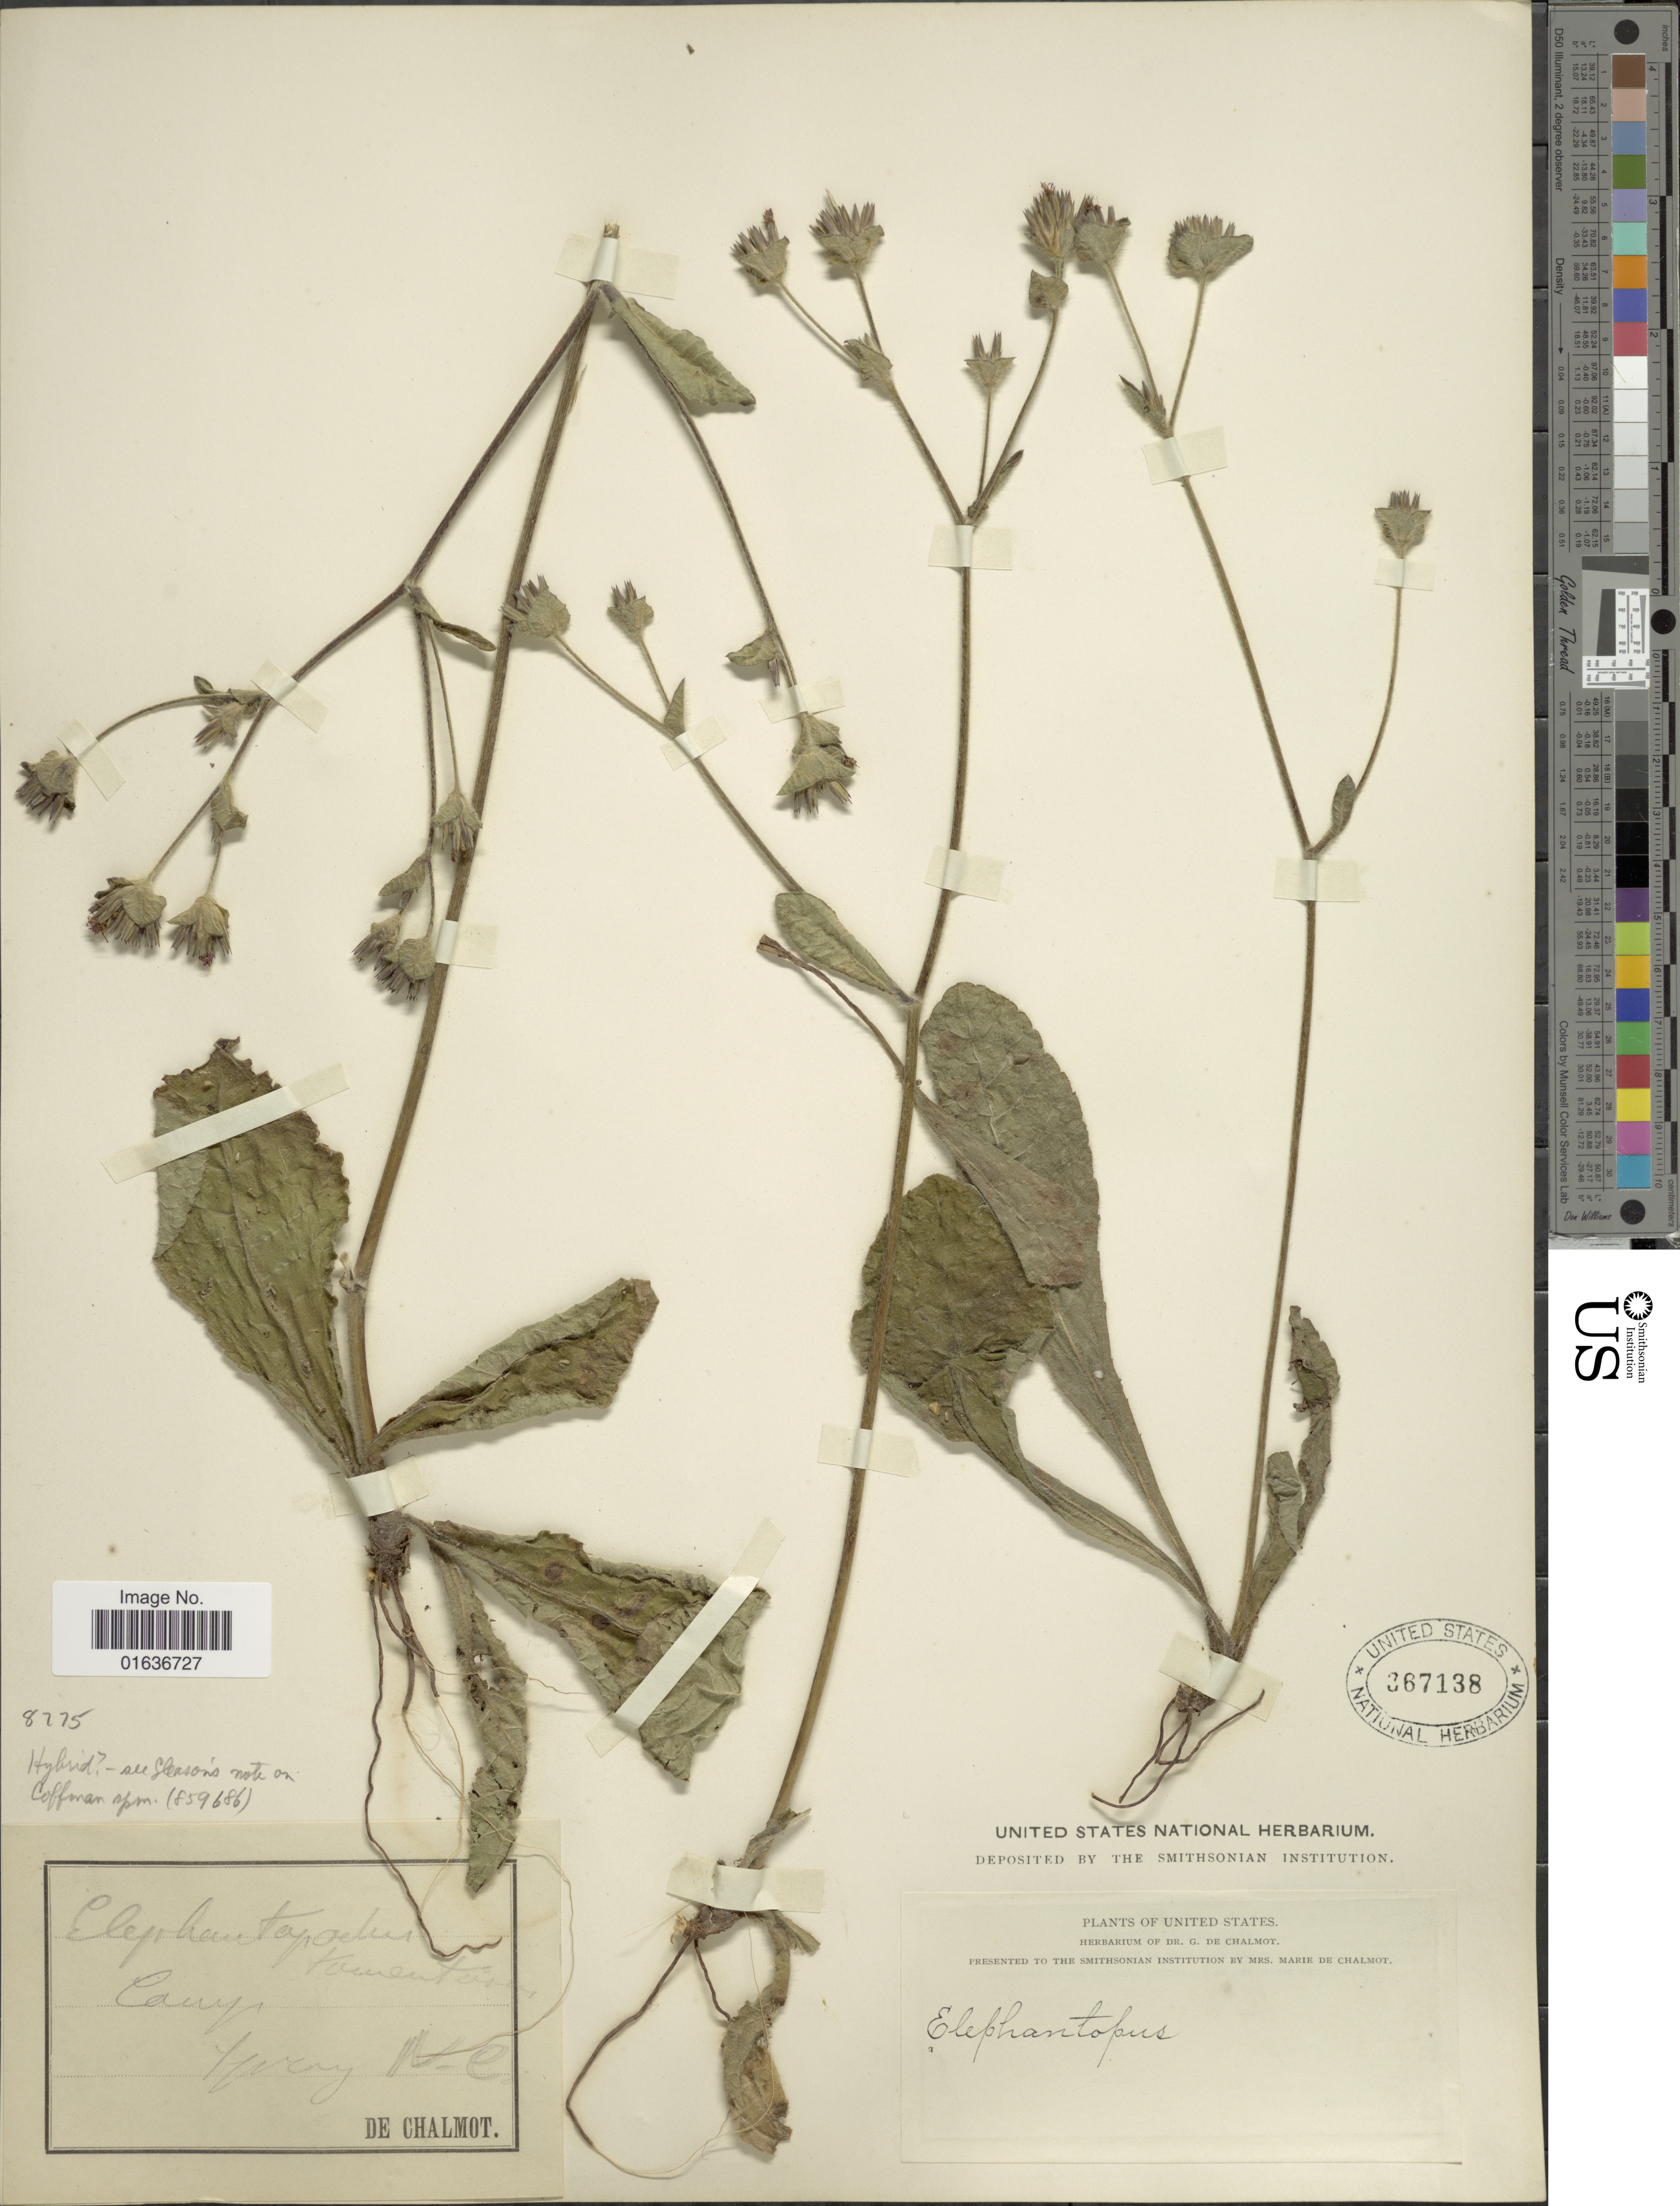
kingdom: Plantae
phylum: Tracheophyta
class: Magnoliopsida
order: Asterales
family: Asteraceae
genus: Elephantopus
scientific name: Elephantopus tomentosus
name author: L.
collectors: G. de Chalmot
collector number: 8228*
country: United States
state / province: North Carolina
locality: Camp, Spray.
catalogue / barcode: US 367138